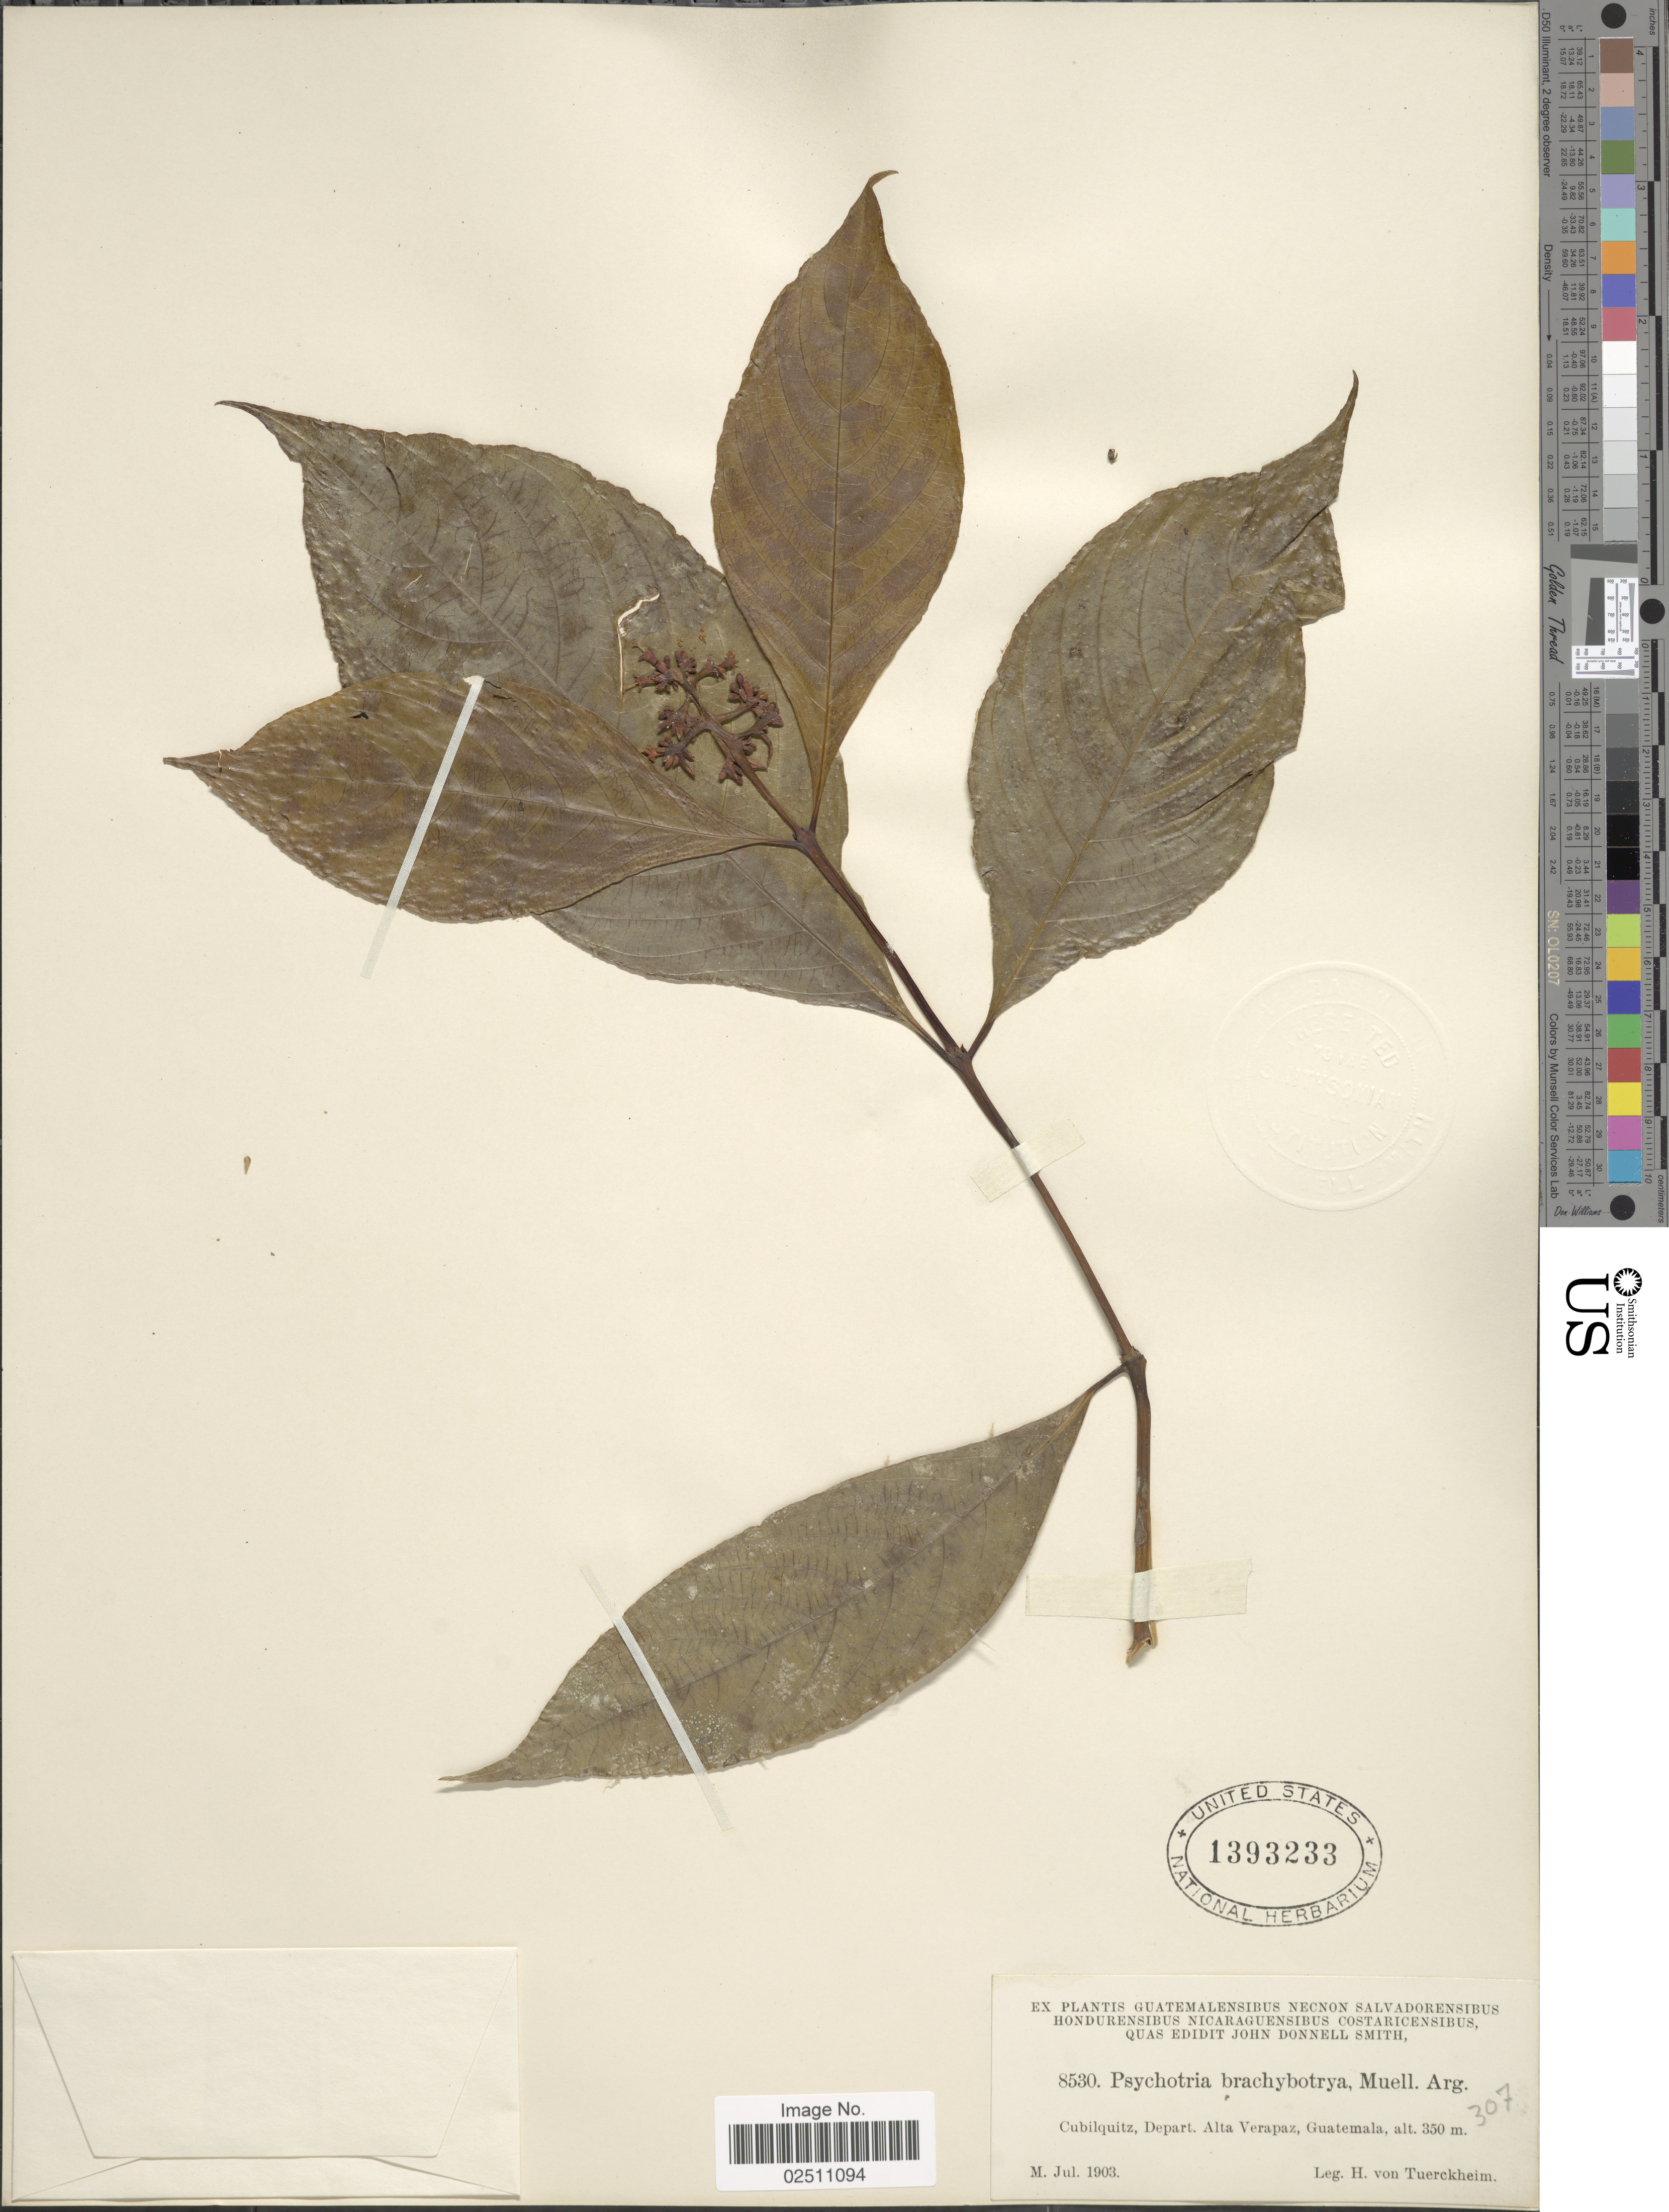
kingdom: Plantae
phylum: Tracheophyta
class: Magnoliopsida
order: Gentianales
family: Rubiaceae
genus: Psychotria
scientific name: Psychotria involucrata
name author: Sw.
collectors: H. von Türckheim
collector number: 8530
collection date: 1903-07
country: Guatemala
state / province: Alta Verapaz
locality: Cubilquitz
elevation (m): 350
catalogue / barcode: US 1393233